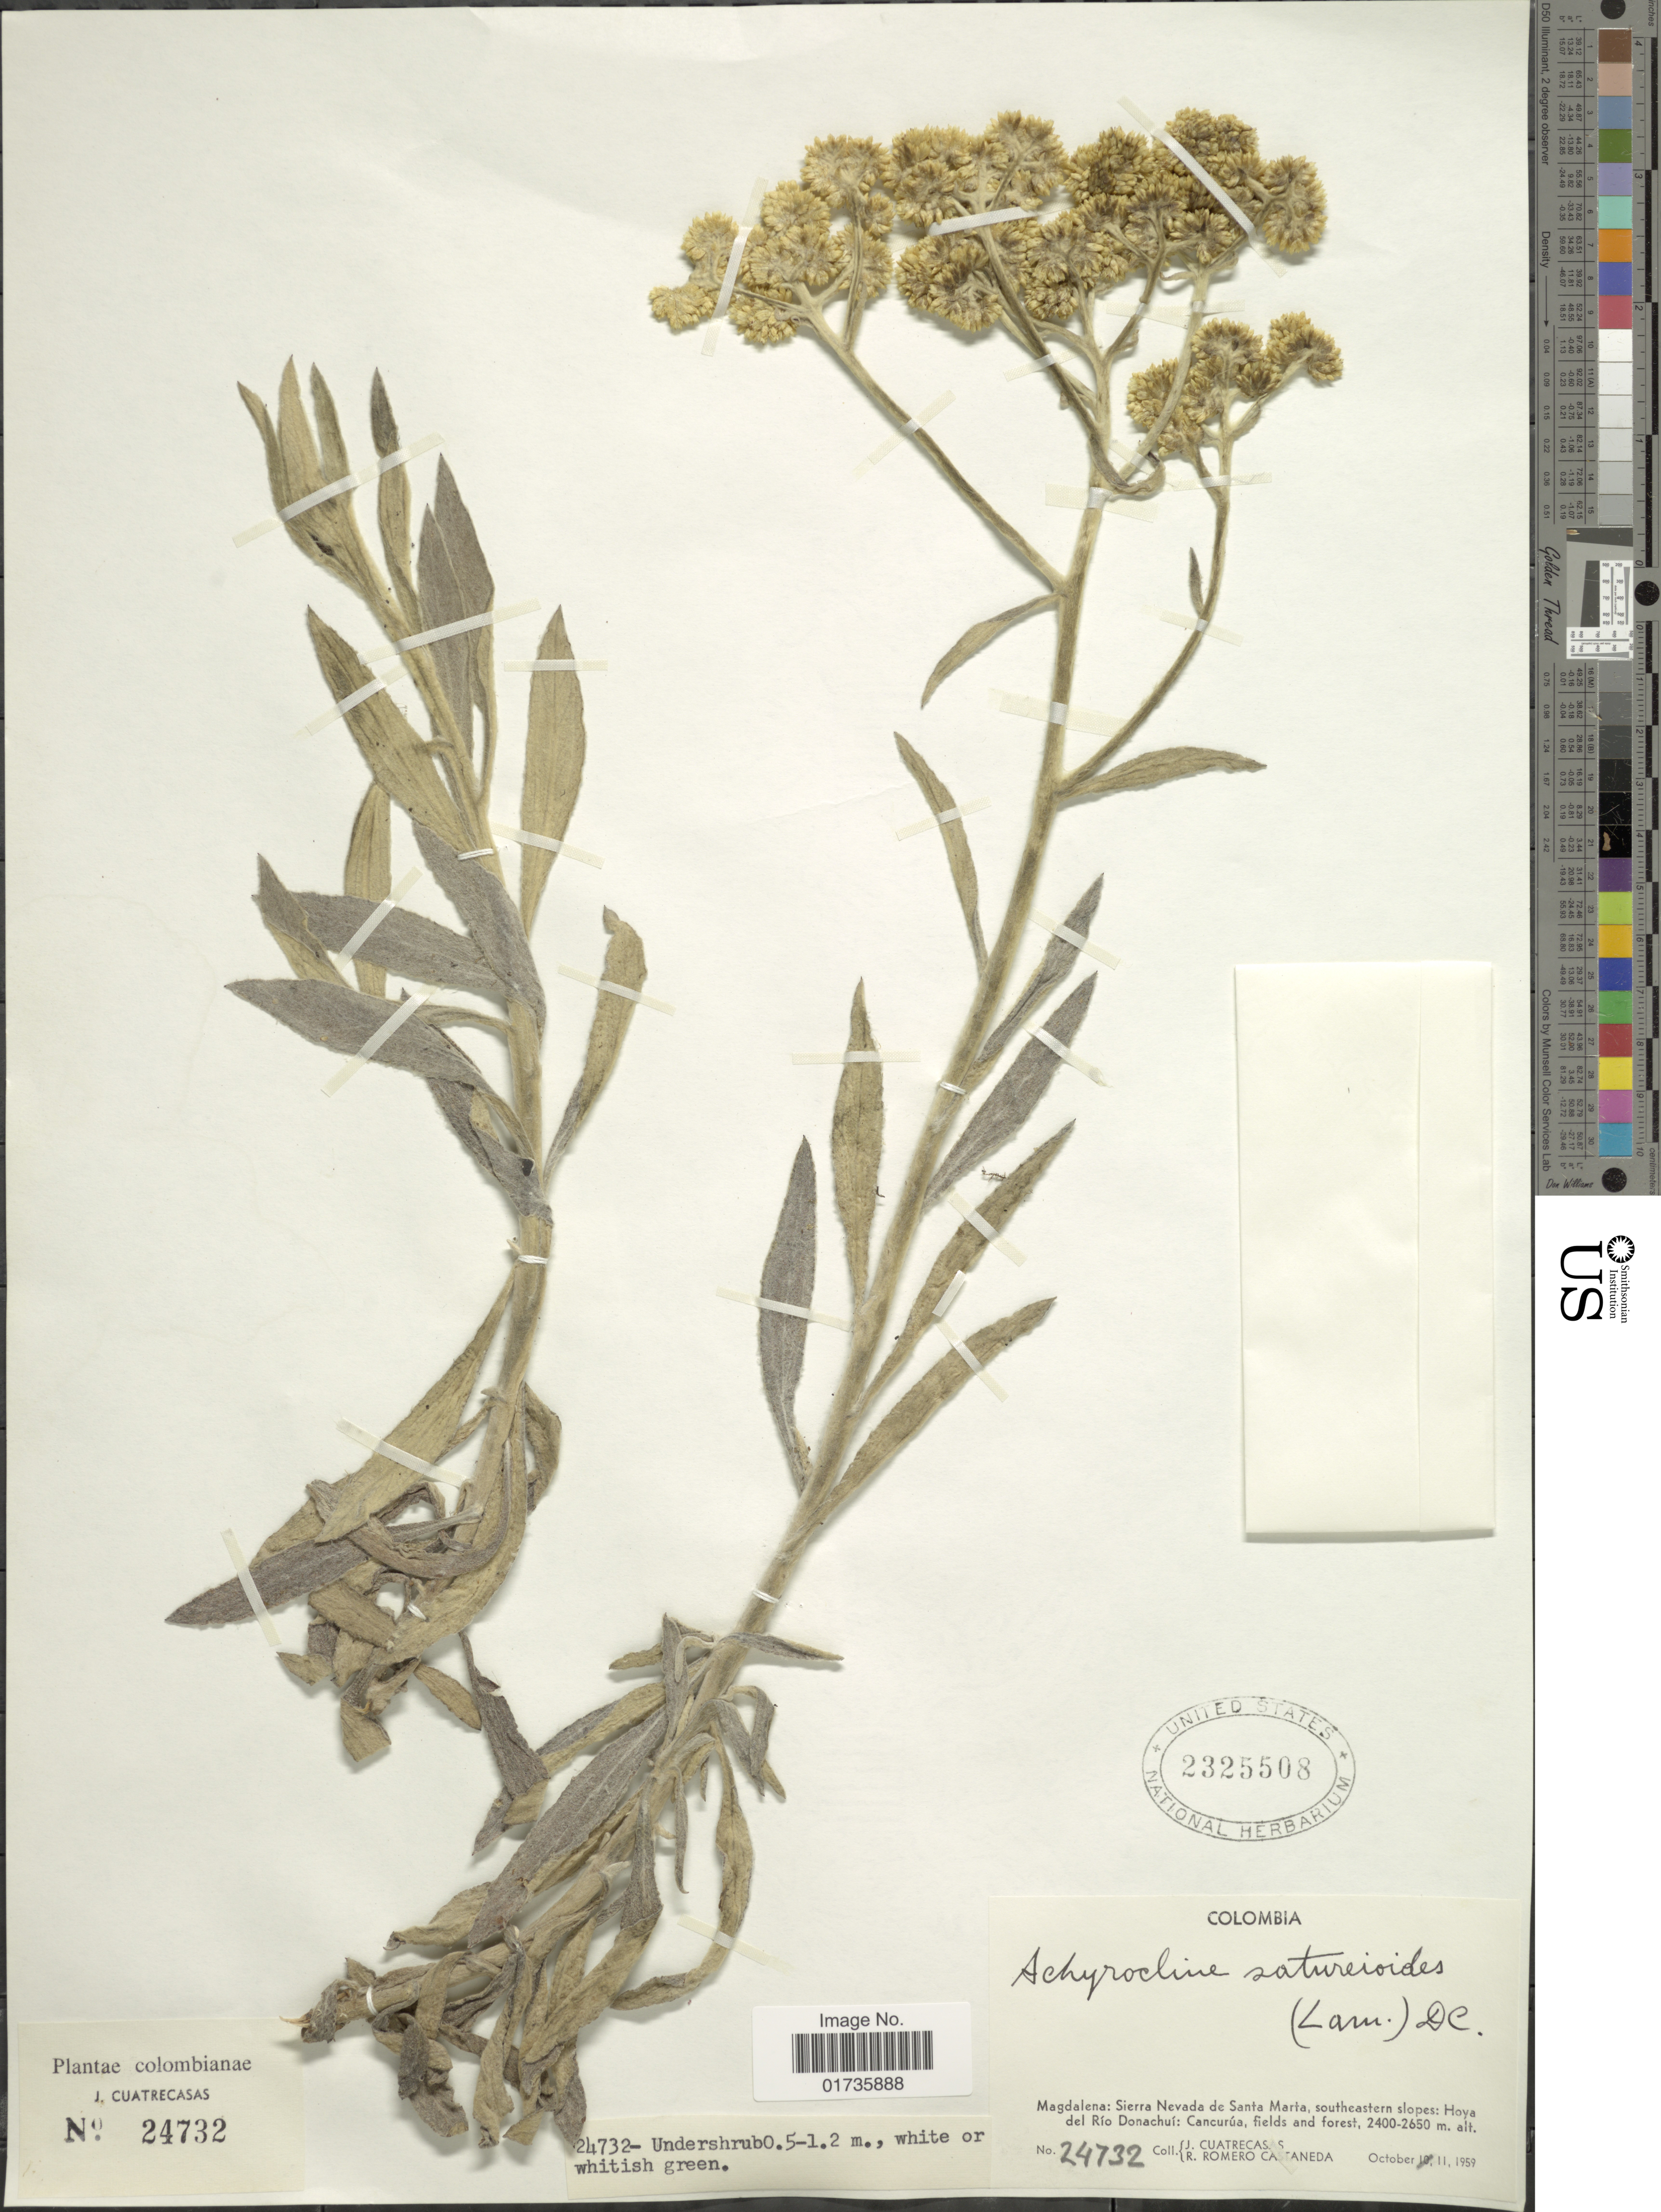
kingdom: Plantae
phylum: Tracheophyta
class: Magnoliopsida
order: Asterales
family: Asteraceae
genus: Achyrocline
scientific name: Achyrocline satureioides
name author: (Lam.) DC.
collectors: J. Cuatrecasas & R. Romero Castañeda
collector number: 24732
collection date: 1959-10-11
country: Colombia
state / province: Magdalena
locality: Sierra Nevada de Santa Marta, southeastern slopes: Hoya del Río Donachuí: Cancurúa, fields and forest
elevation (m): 2400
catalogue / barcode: US 2325508